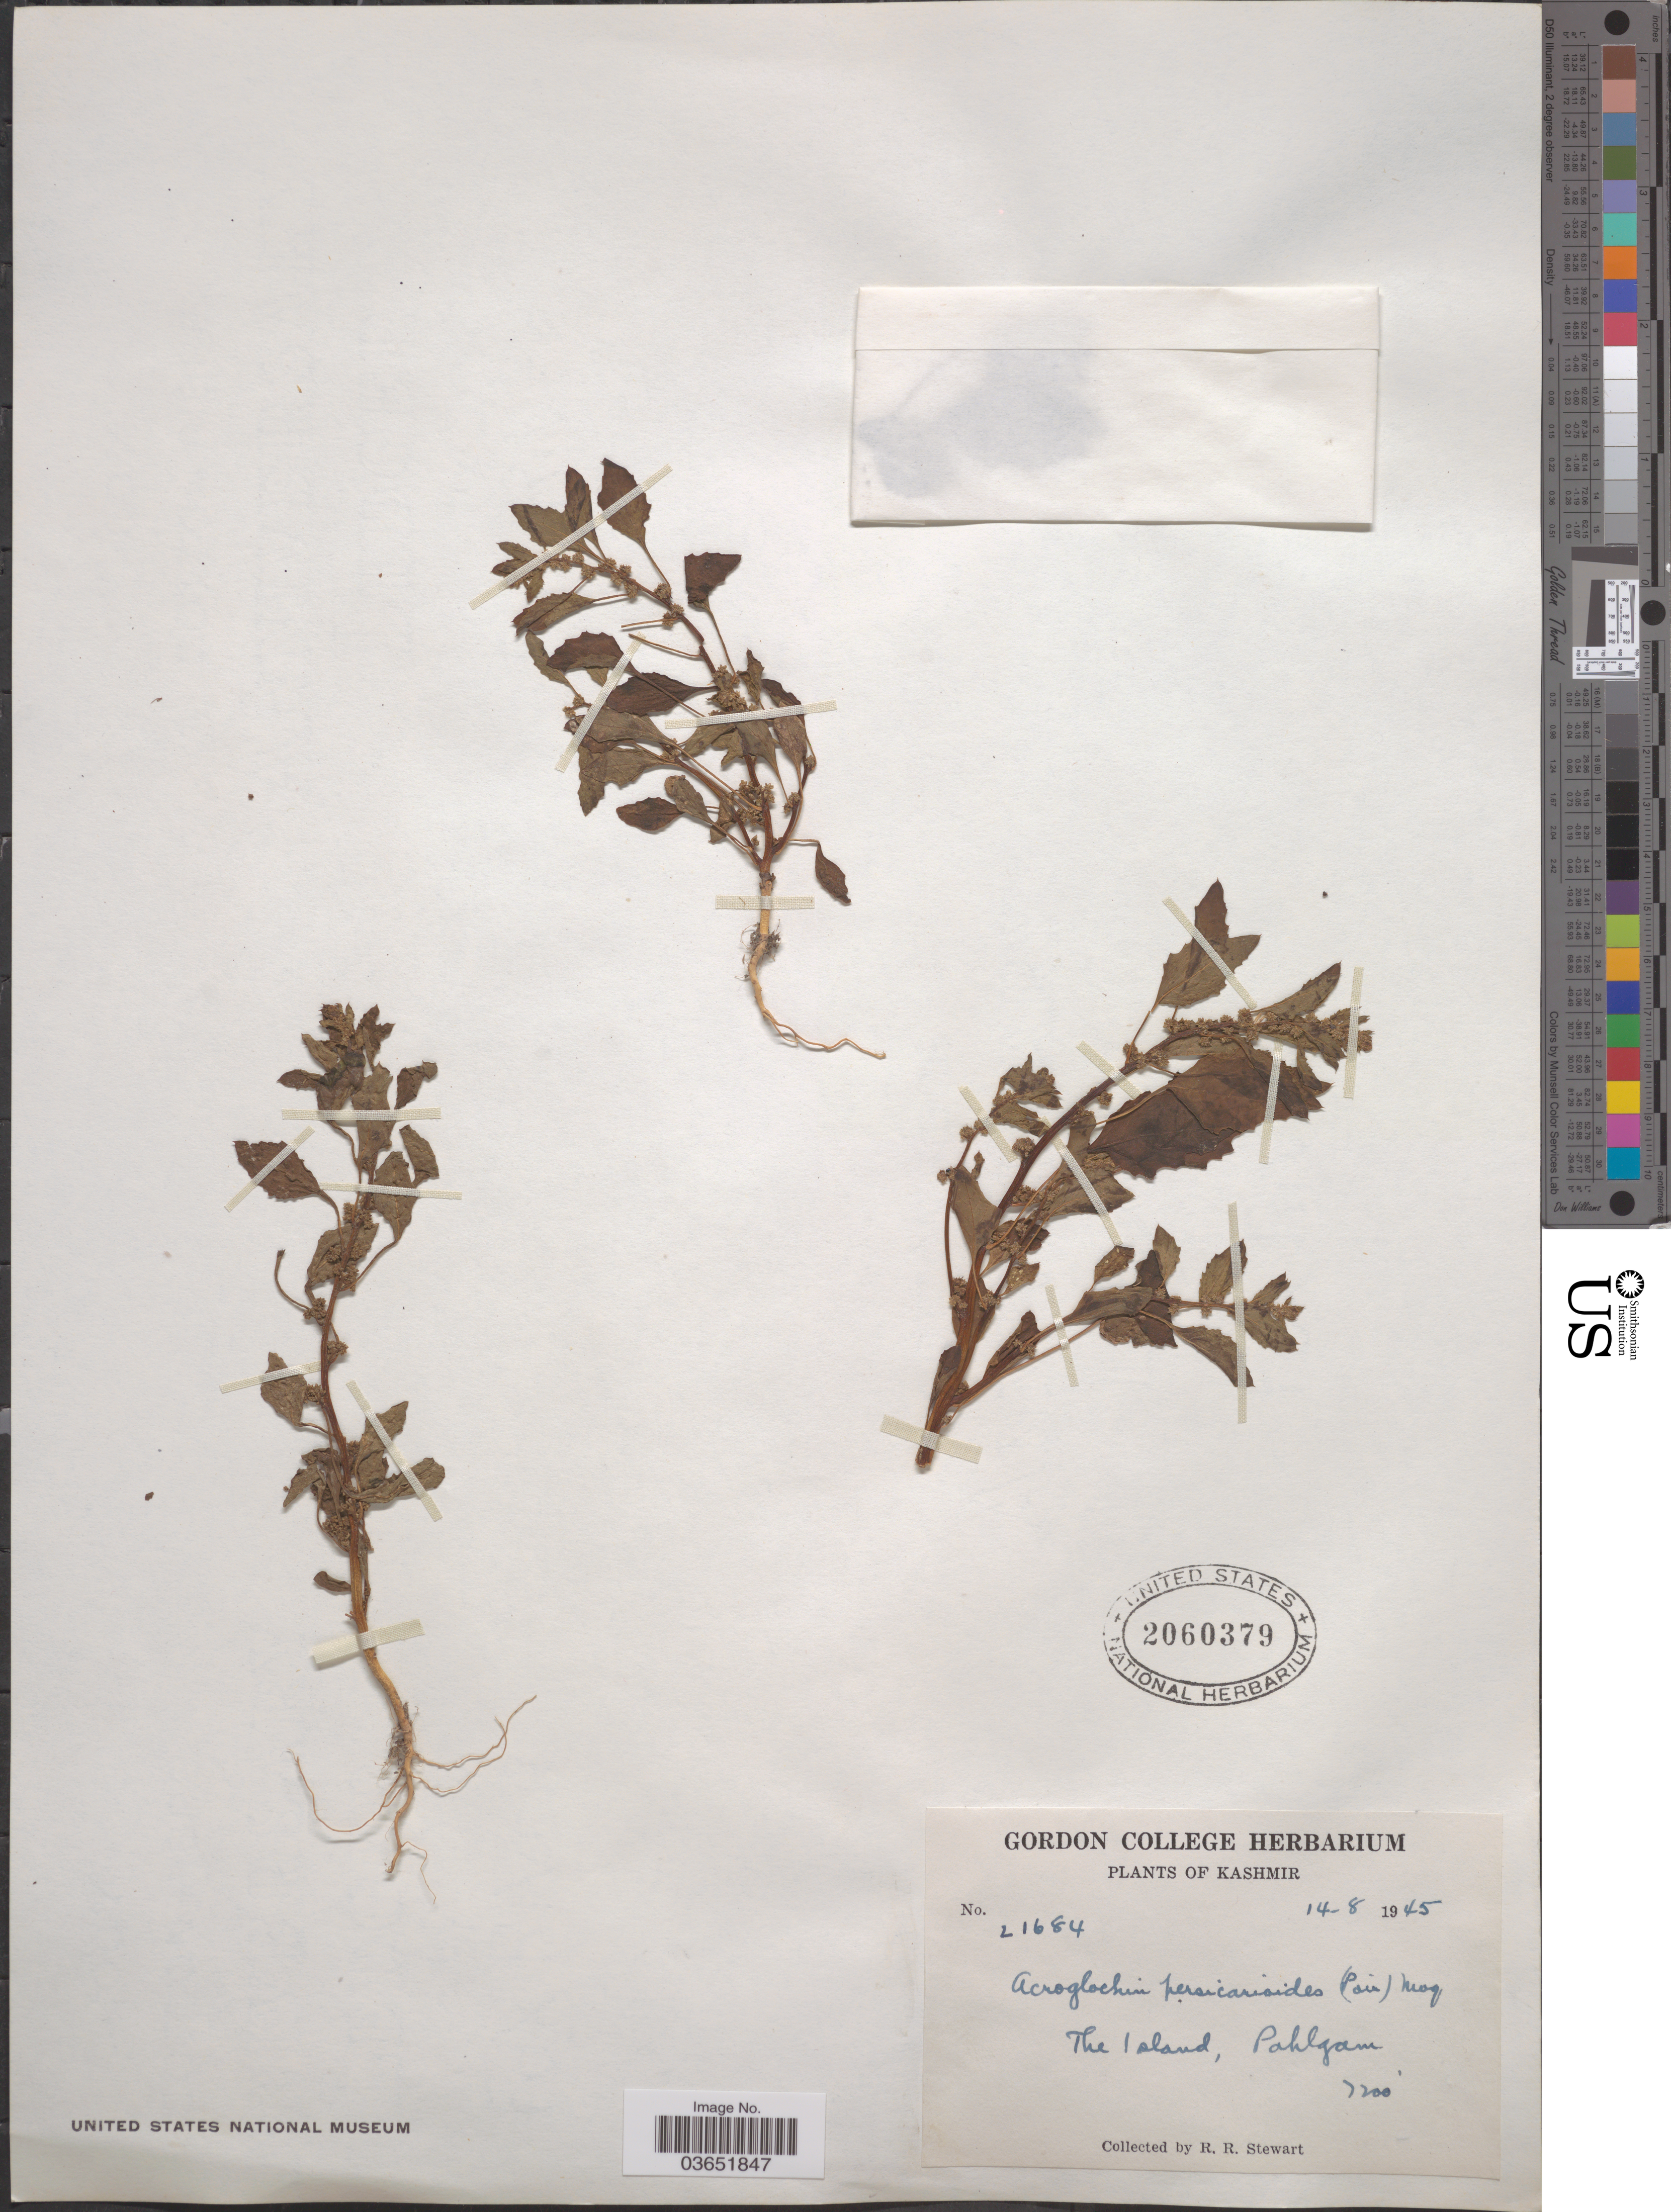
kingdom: Plantae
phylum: Tracheophyta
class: Magnoliopsida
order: Caryophyllales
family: Amaranthaceae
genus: Acroglochin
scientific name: Acroglochin persicarioides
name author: (Poir.) Moq.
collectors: R. Stewart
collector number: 21684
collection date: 1945-08-14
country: India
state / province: Jammu and Kashmir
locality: Kashmir. The Island, Pahlgam.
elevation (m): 2195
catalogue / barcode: US 2060379